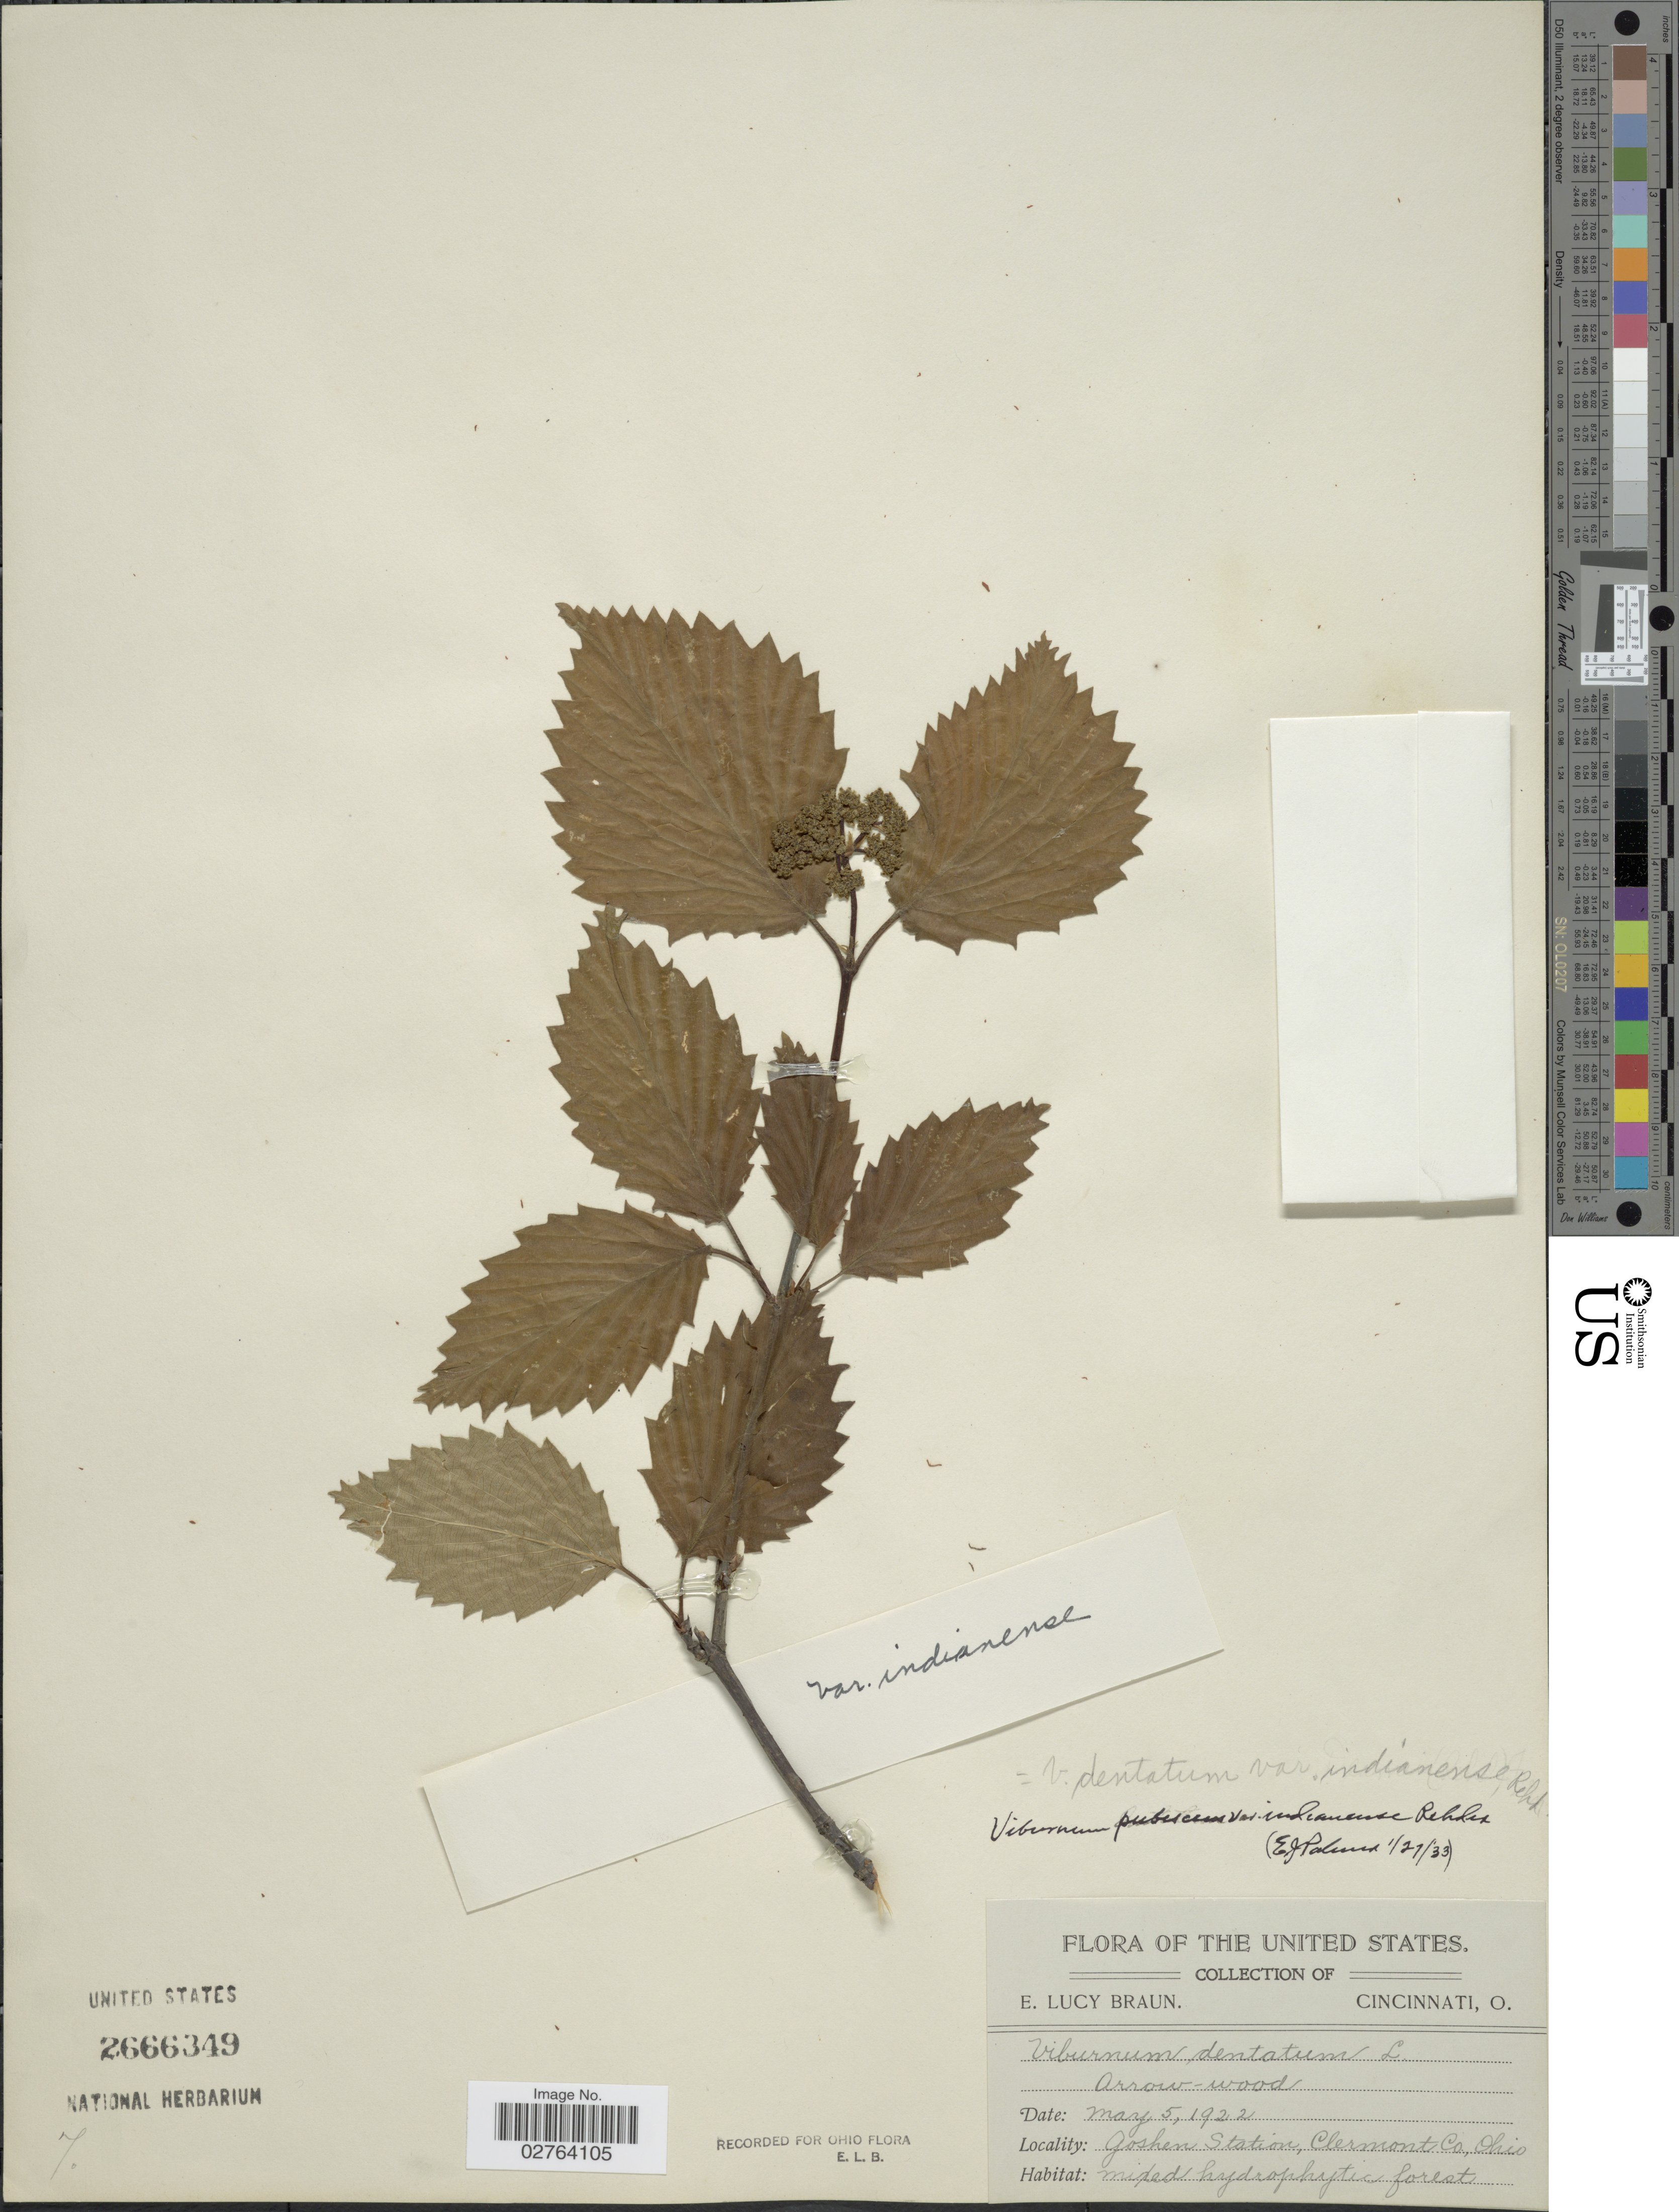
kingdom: Plantae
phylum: Tracheophyta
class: Magnoliopsida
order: Dipsacales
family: Viburnaceae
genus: Viburnum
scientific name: Viburnum pubescens var. indianense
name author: Rehder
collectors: E. L. Braun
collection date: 1922-05-05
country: United States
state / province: Ohio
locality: Goshen Station, Clermont Co.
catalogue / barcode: US 2666349